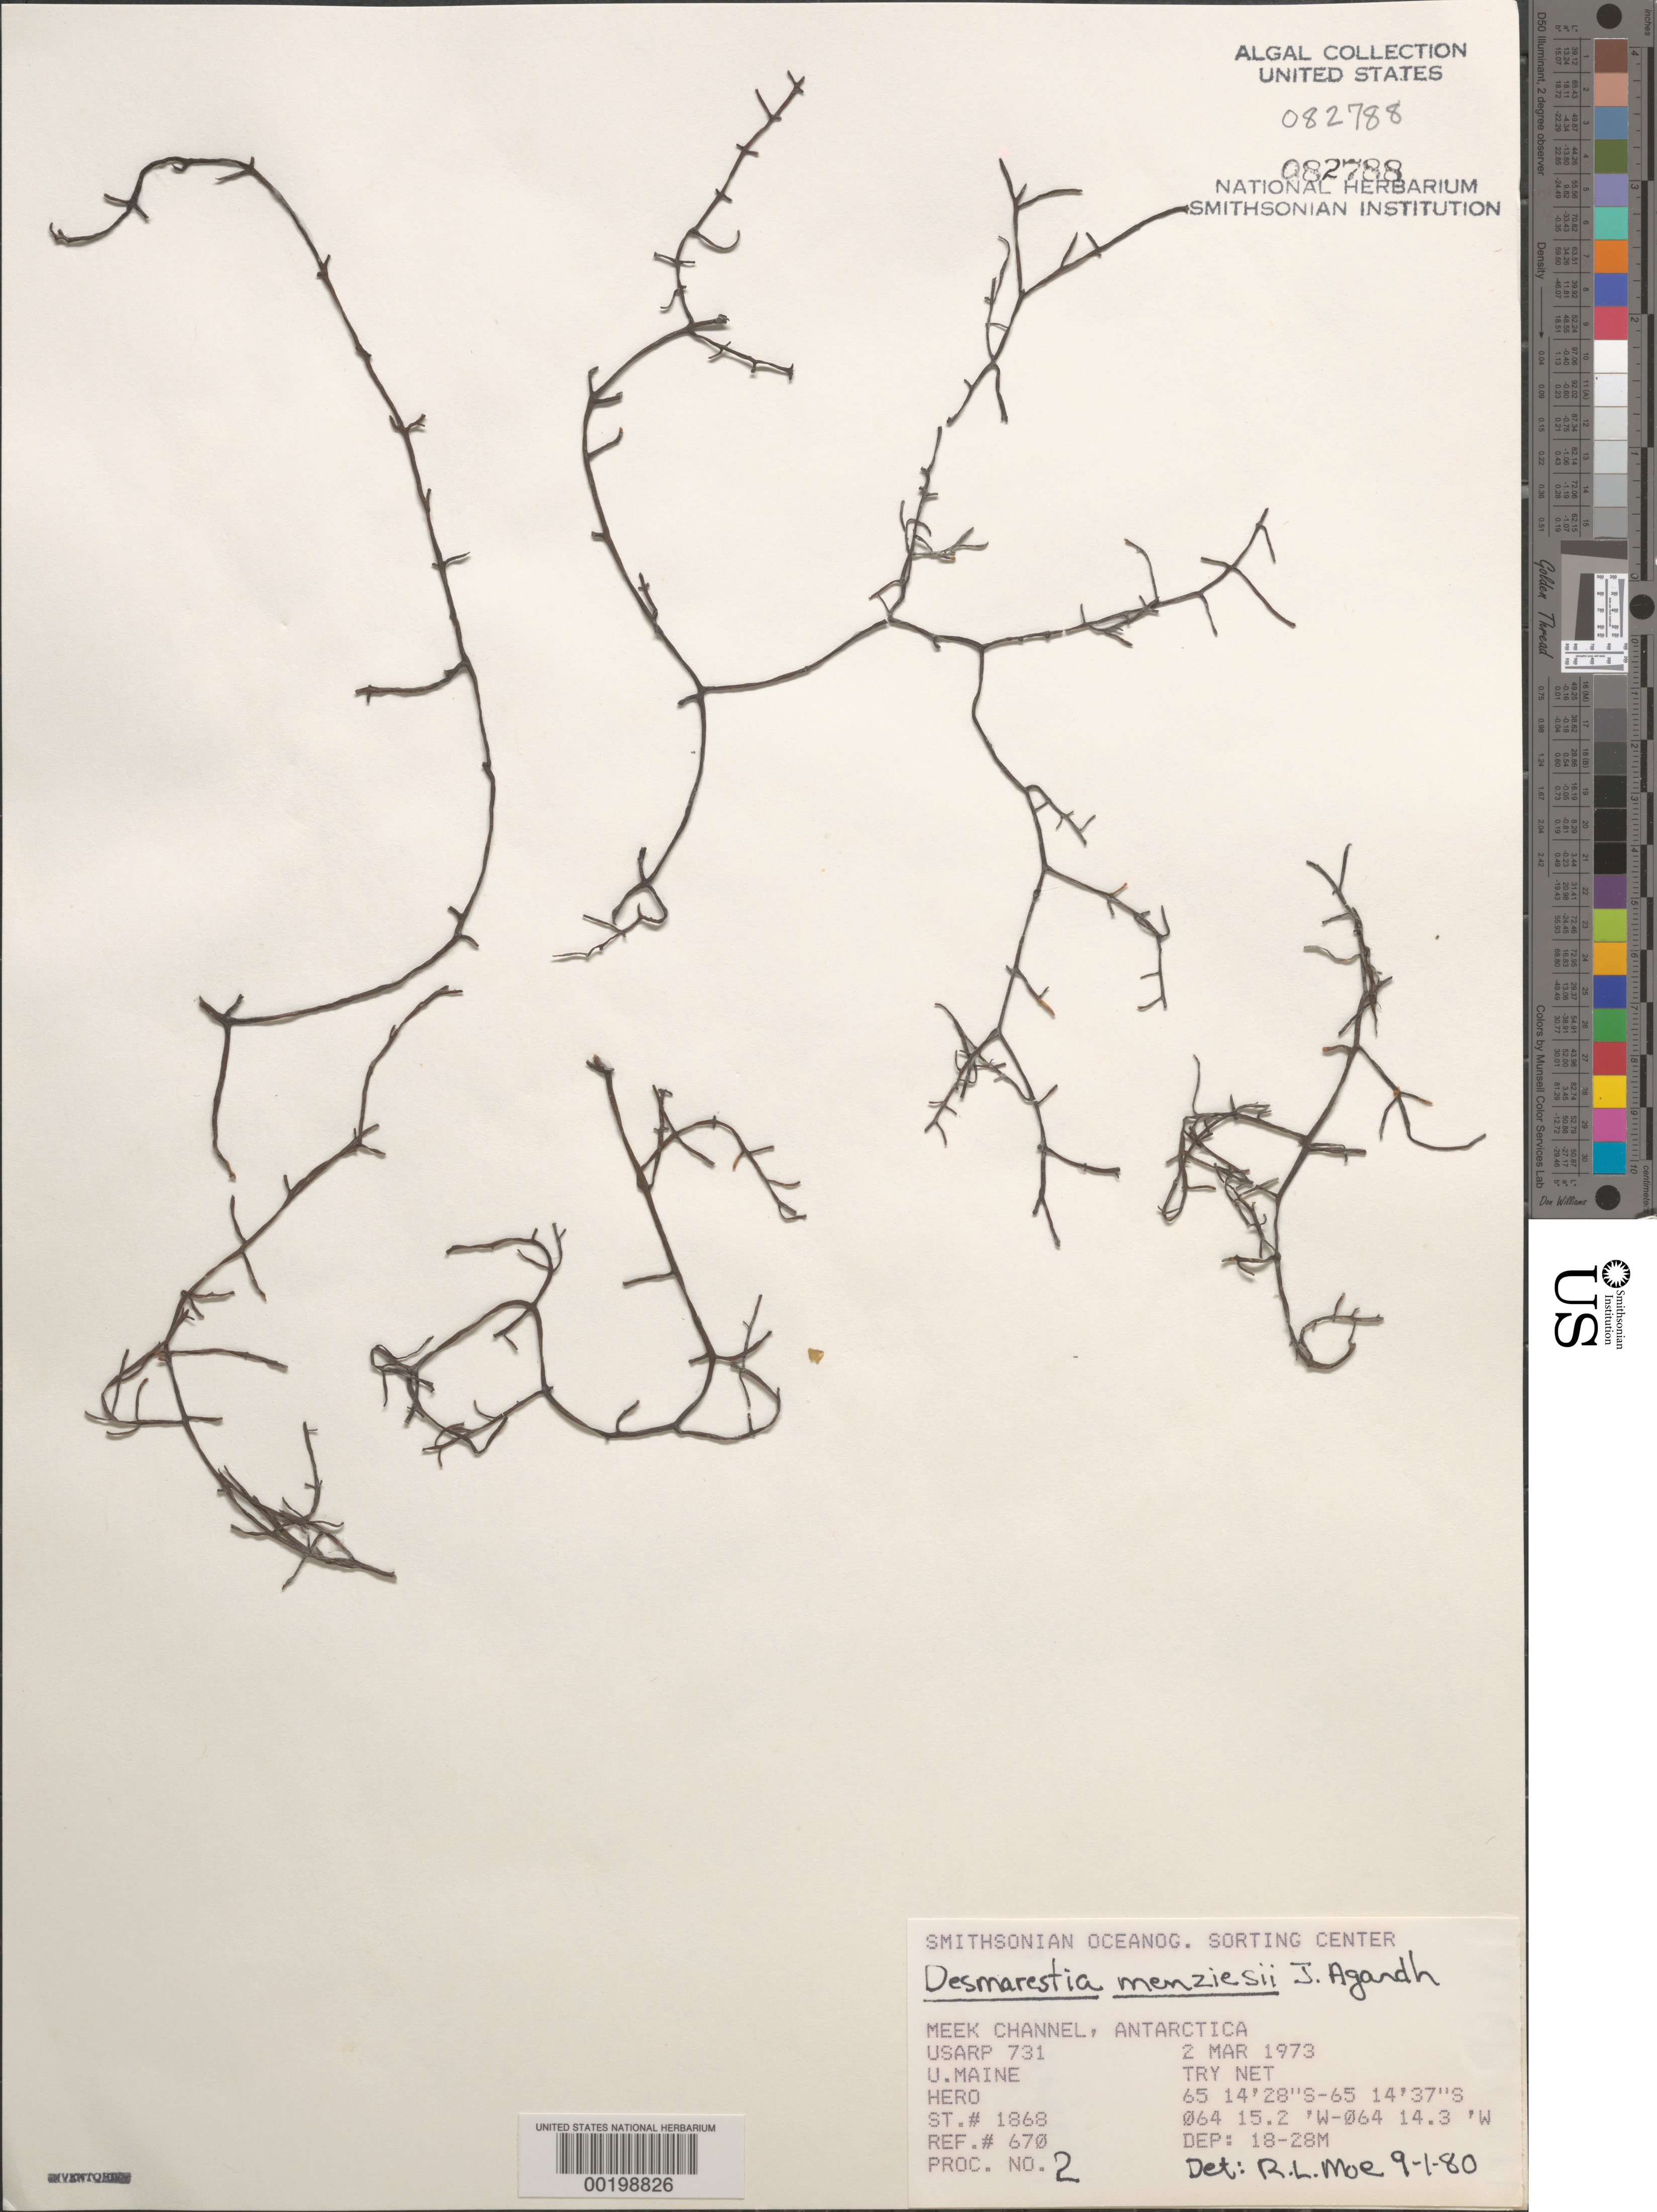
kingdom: Chromista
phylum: Ochrophyta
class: Phaeophyceae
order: Desmarestiales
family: Desmarestiaceae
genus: Desmarestia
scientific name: Desmarestia menziesii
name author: J. Agardh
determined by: Moe, R. L.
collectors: University of Maine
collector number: Station 1868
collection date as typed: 02 Mar 1973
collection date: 1973-03-02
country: Antarctica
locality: Meek Channel, Antarctic Peninsula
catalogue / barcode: US 82788